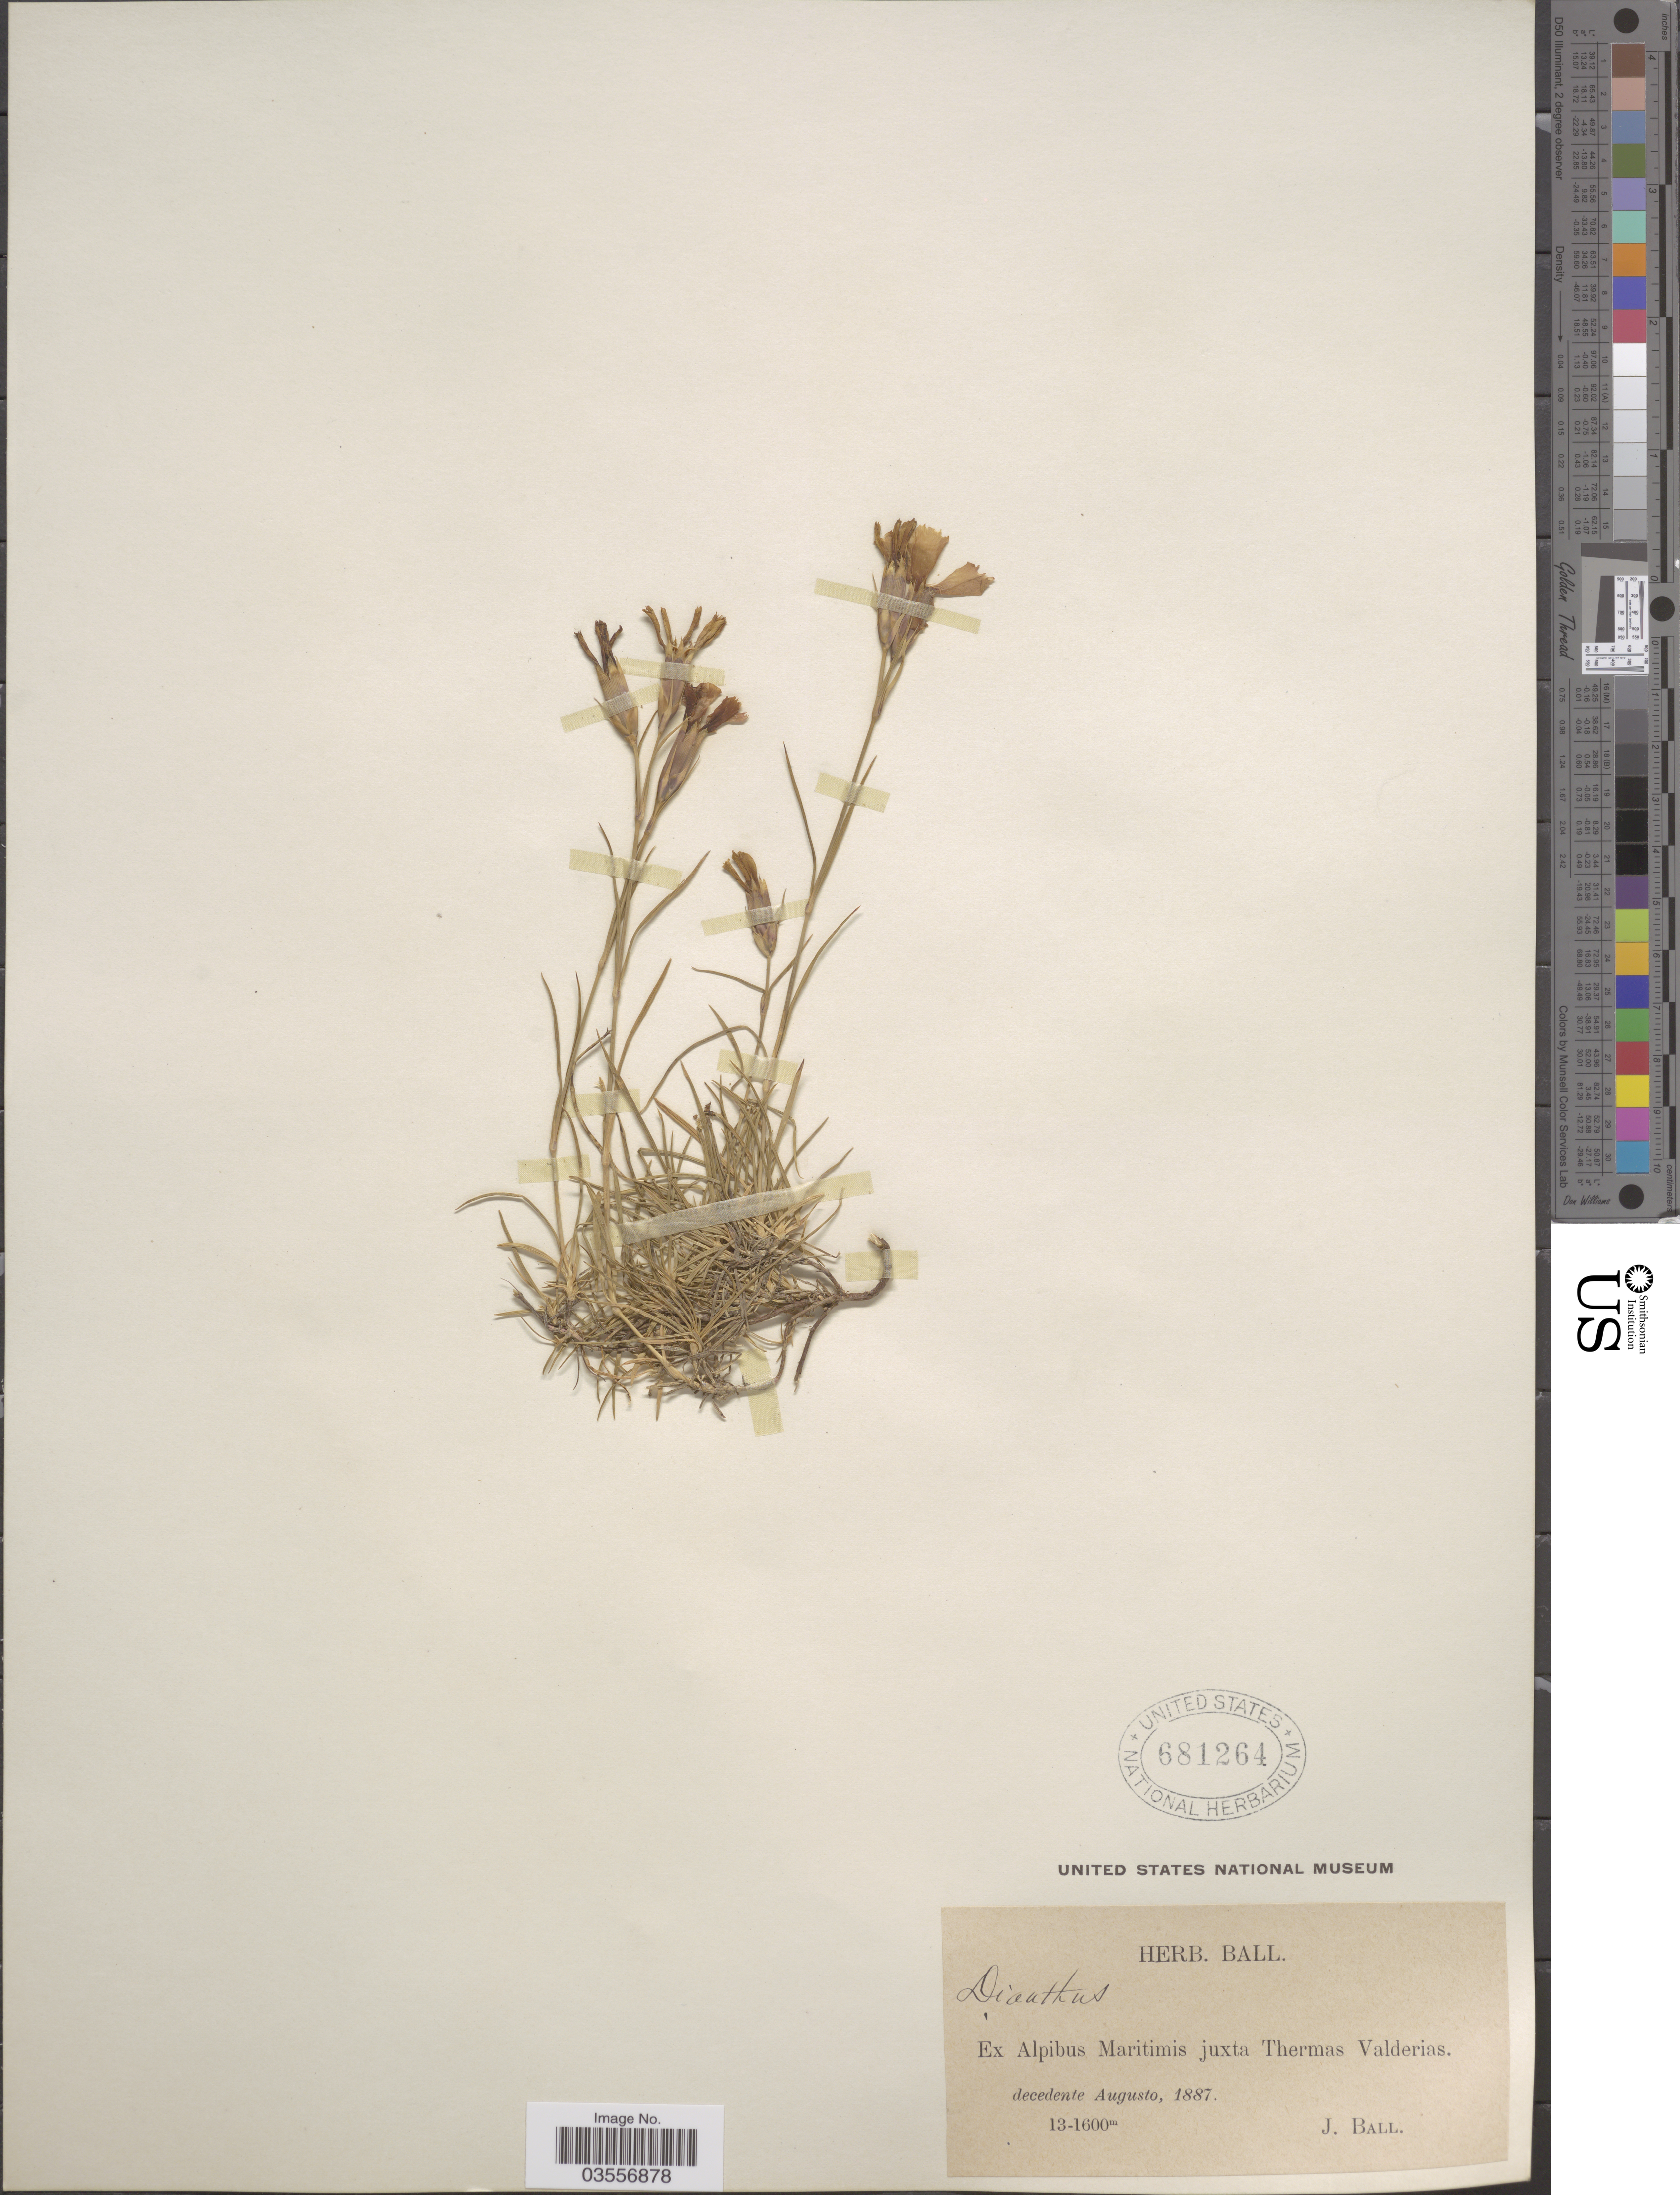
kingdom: Plantae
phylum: Tracheophyta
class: Magnoliopsida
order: Caryophyllales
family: Caryophyllaceae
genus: Dianthus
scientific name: Dianthus sp.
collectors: J. Ball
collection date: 1887-08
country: Italy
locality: Ex Alpibus Maritimis juxta Thermas Valderias.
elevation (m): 1300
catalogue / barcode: US 681264